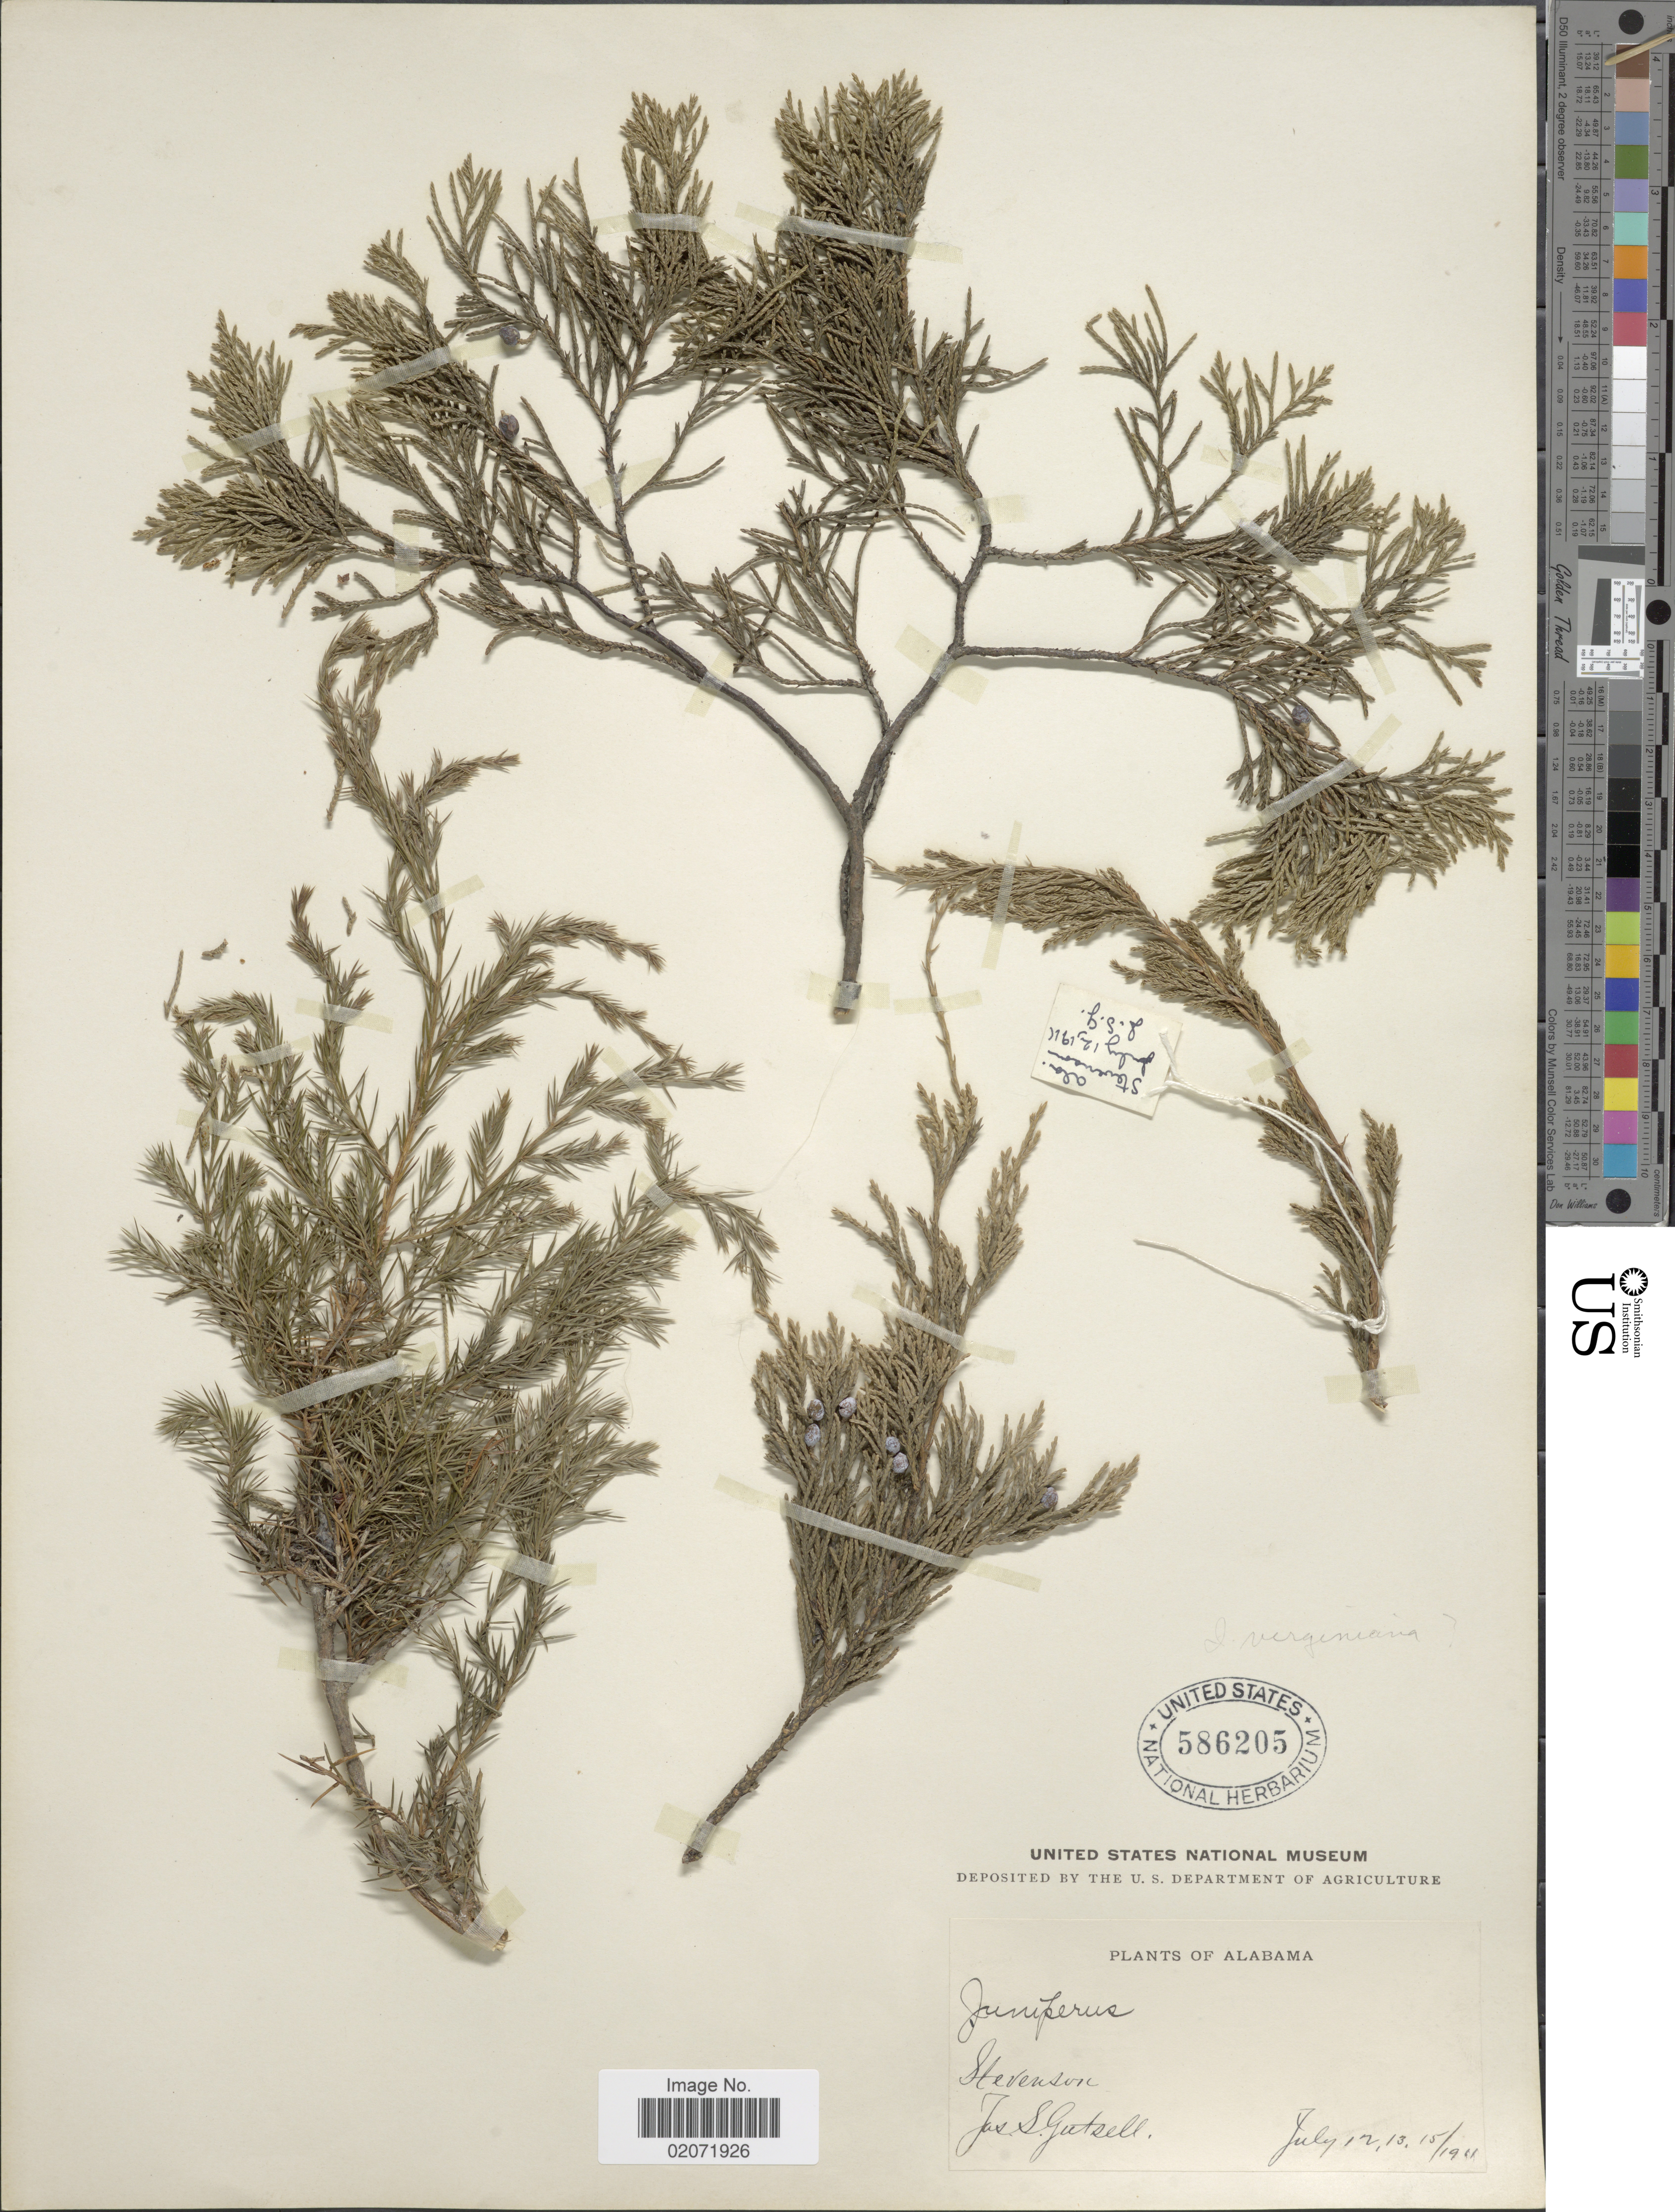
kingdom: Plantae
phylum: Tracheophyta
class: Pinopsida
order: Pinales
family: Cupressaceae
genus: Juniperus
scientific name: Juniperus silicicola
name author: (Small) L.H. Bailey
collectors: J. Gutsell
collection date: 1911-07-12/1911-07-15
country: United States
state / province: Alabama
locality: Stevenson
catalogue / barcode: US 586205